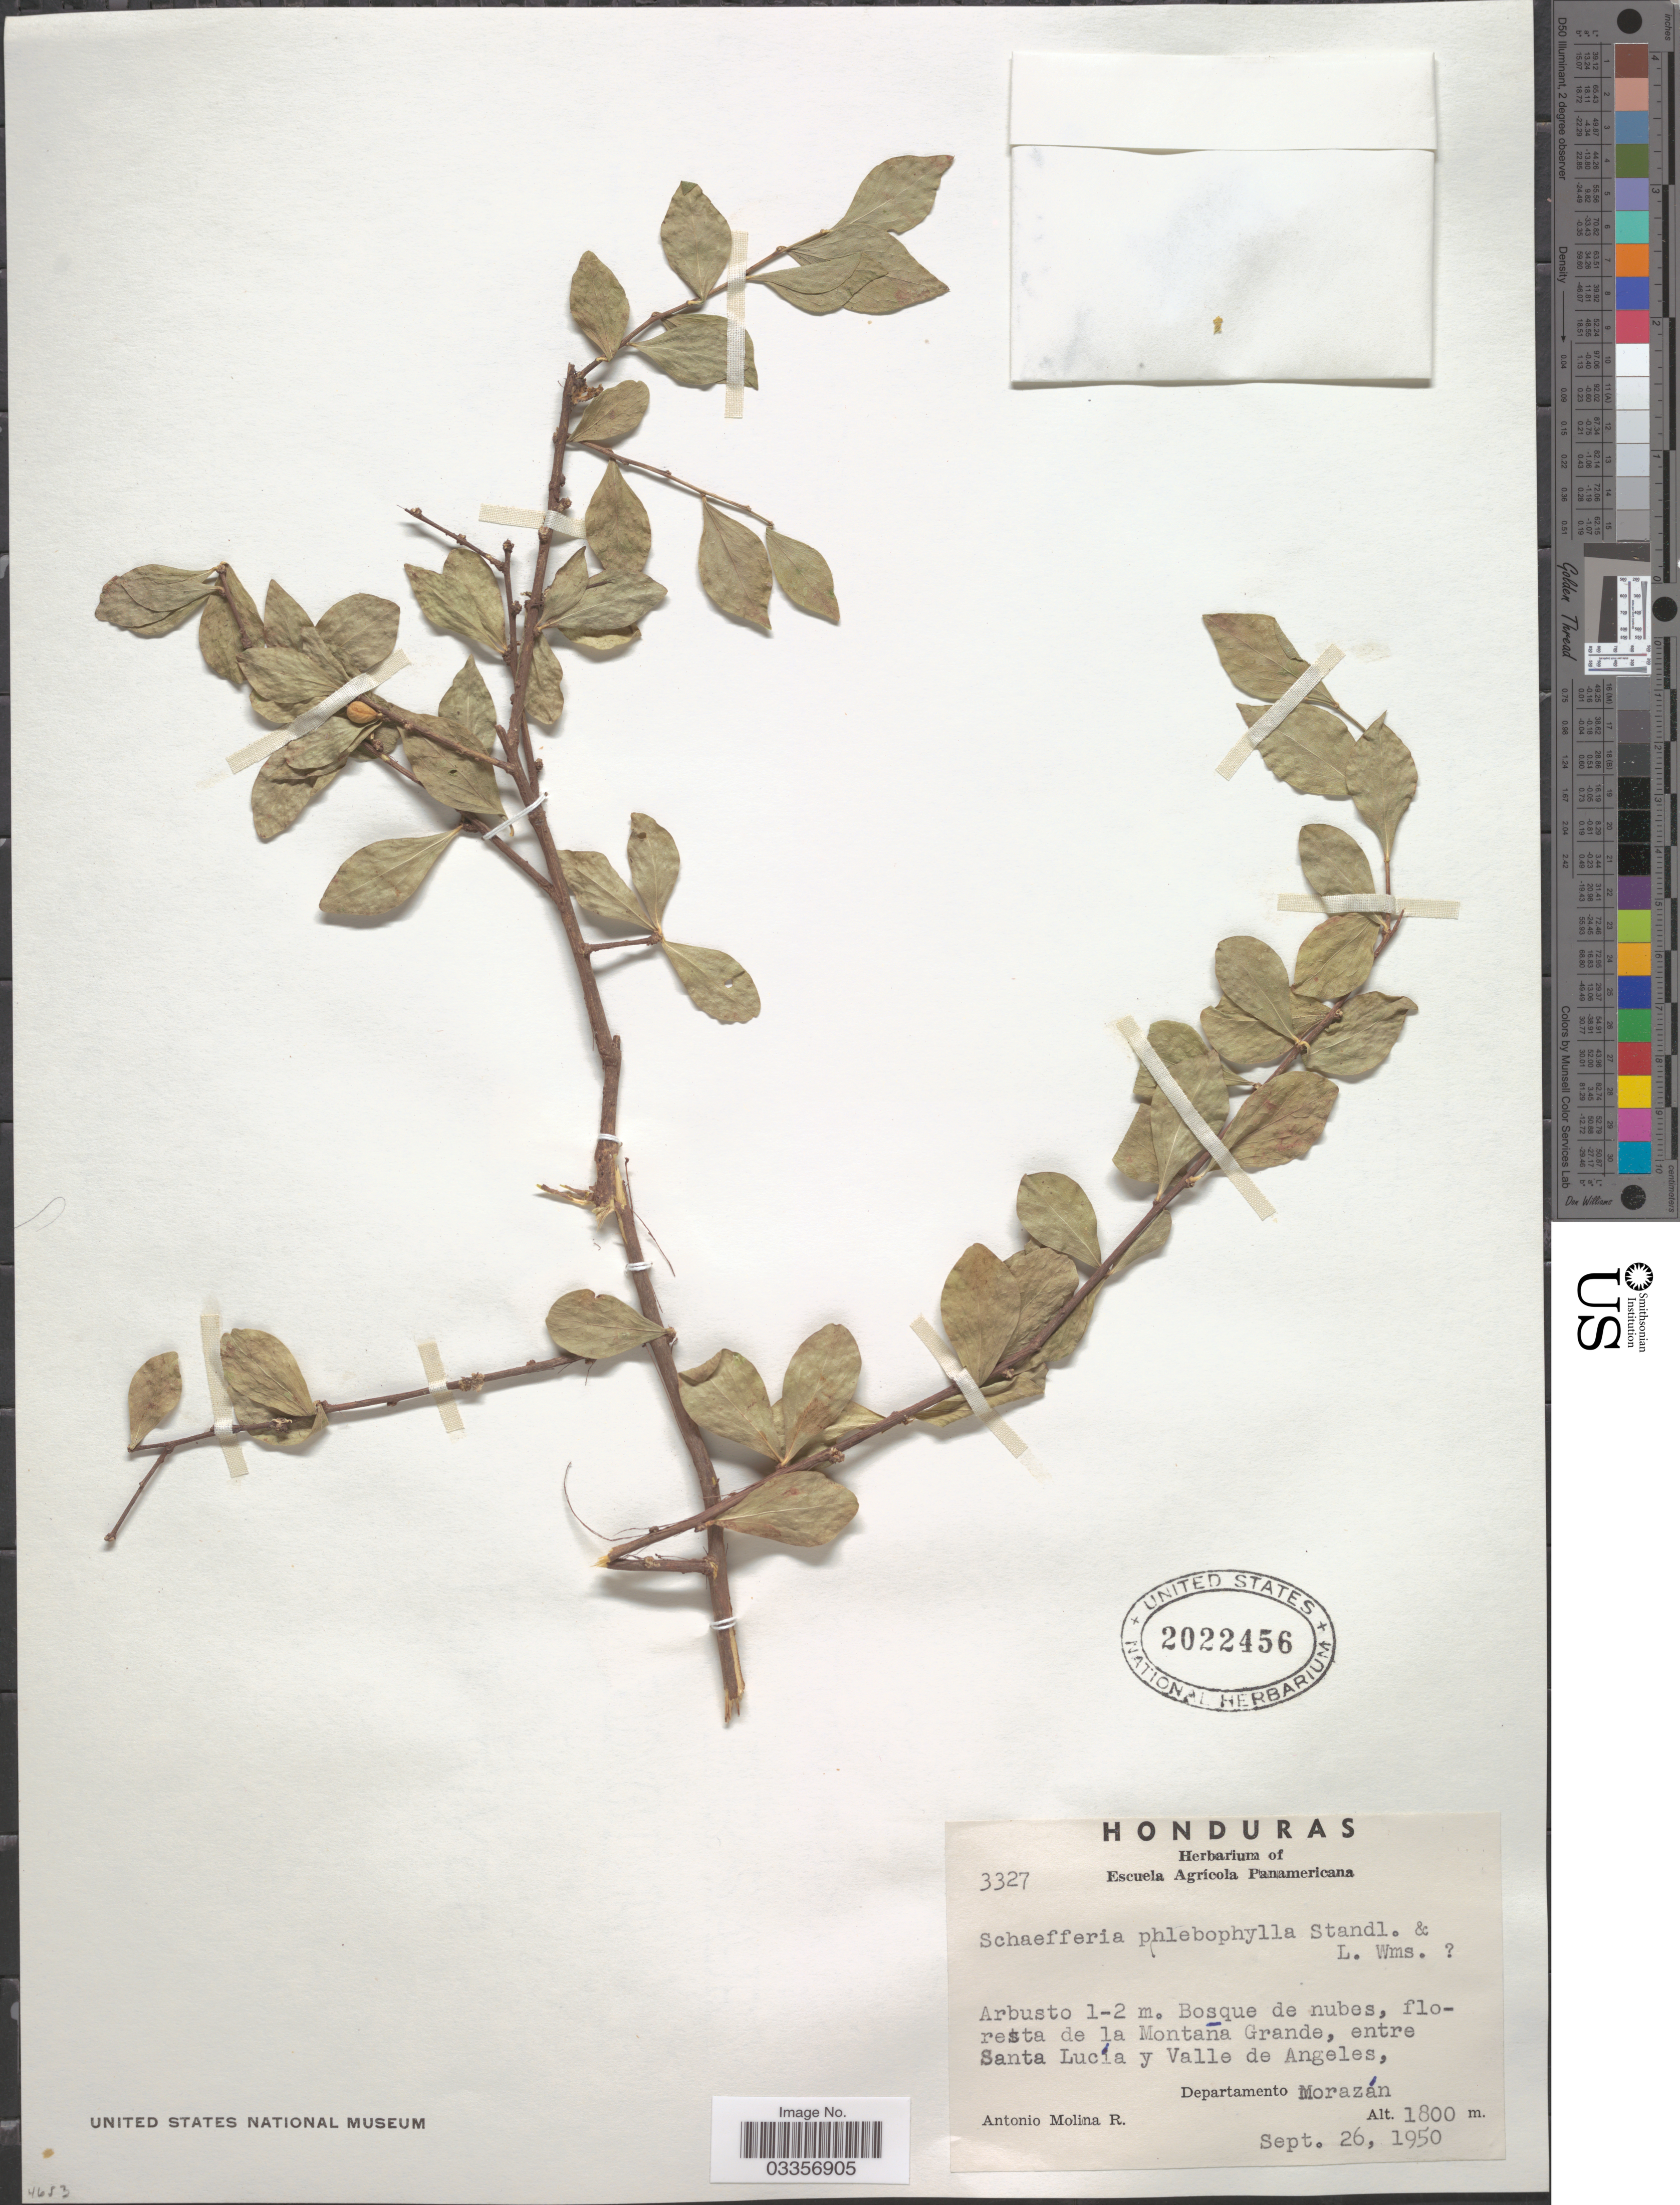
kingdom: Plantae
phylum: Tracheophyta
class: Magnoliopsida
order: Celastrales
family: Celastraceae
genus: Schaefferia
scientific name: Schaefferia phlebophylla Standl. & Ll. Williams ined.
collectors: A. Molina R.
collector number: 3327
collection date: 1950-09-26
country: Honduras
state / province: Fco. Morazán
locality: La Montana Grande, entre Santa Lucía y Valle de Angeles. Departamento Morazán.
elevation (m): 1800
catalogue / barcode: US 2022456